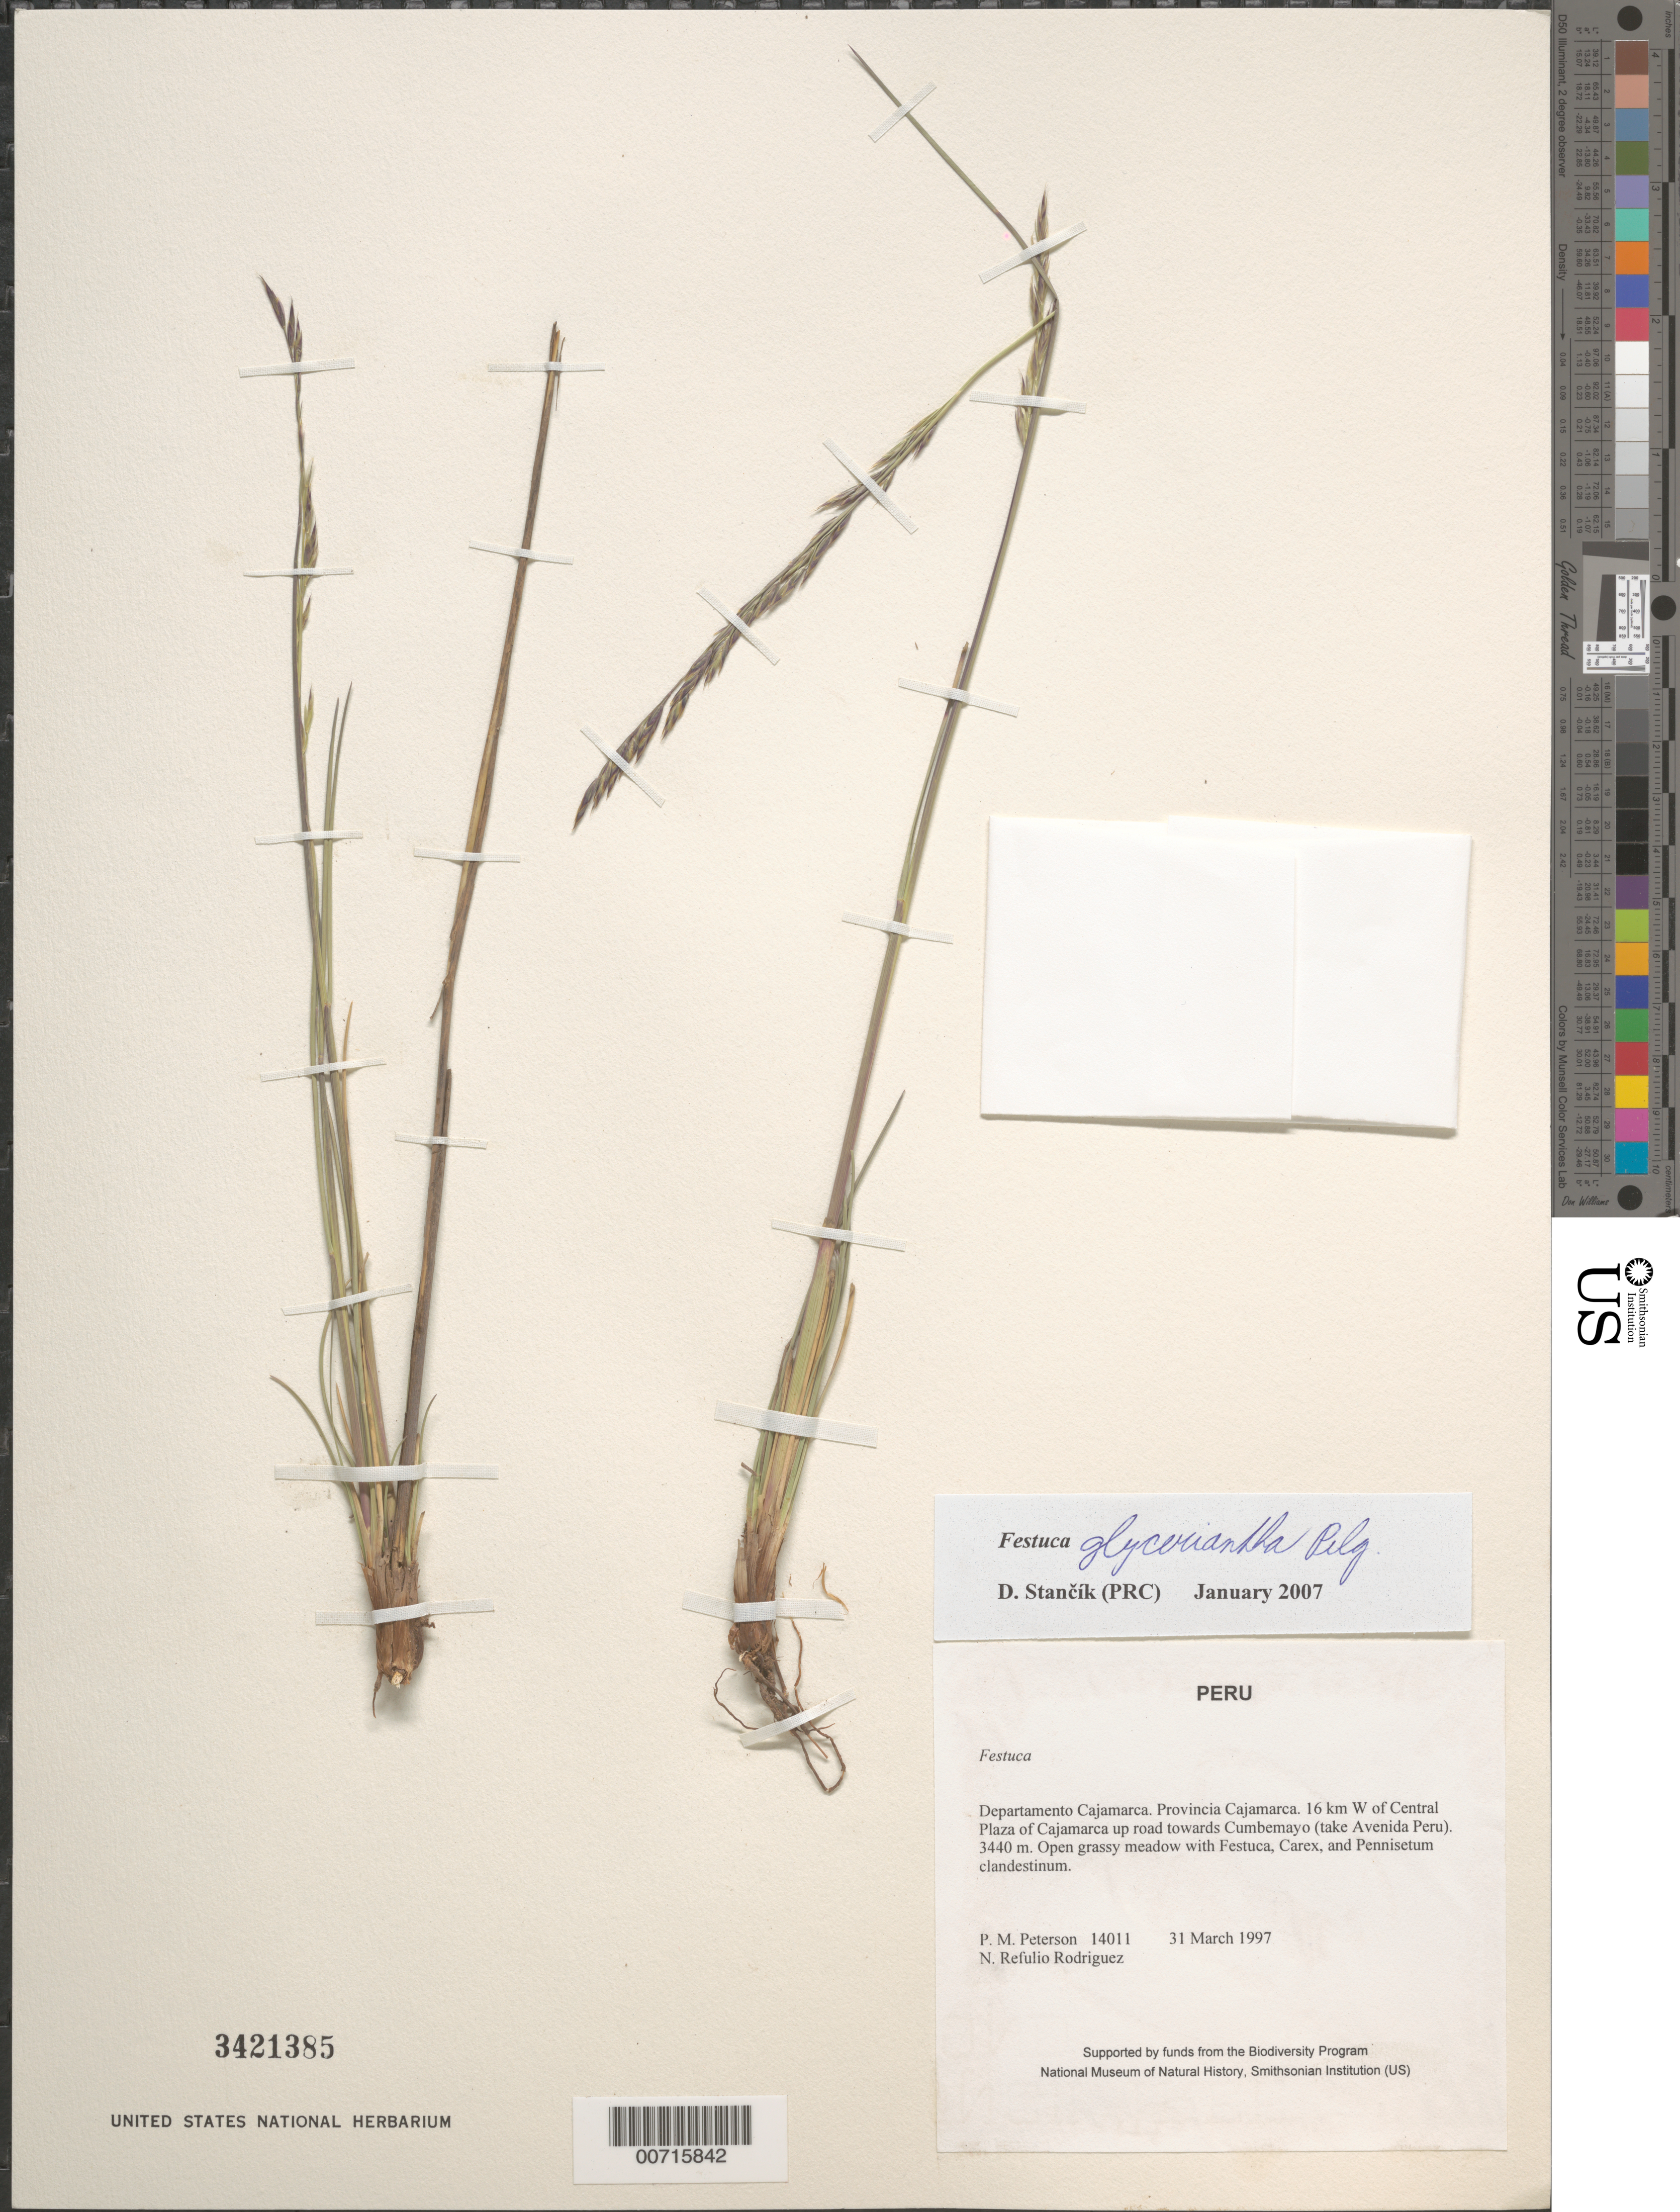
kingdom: Plantae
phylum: Tracheophyta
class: Liliopsida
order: Poales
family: Poaceae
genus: Festuca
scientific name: Festuca glyceriantha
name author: Pilg.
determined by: Stancik, D.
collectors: P. M. Peterson & N. Refulio-Rodríguez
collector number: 14011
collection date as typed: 31 Mar 1997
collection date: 1997-03-31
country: Peru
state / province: Cajamarca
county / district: Cajamarca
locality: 16 km W of Central Plaza of Cajamarca up road towards Cumbemayo (take Avenida Peru).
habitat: Open grassy meadow with Festuca, Carex, and Pennisetum clandestinum.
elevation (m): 3440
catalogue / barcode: US 3421385